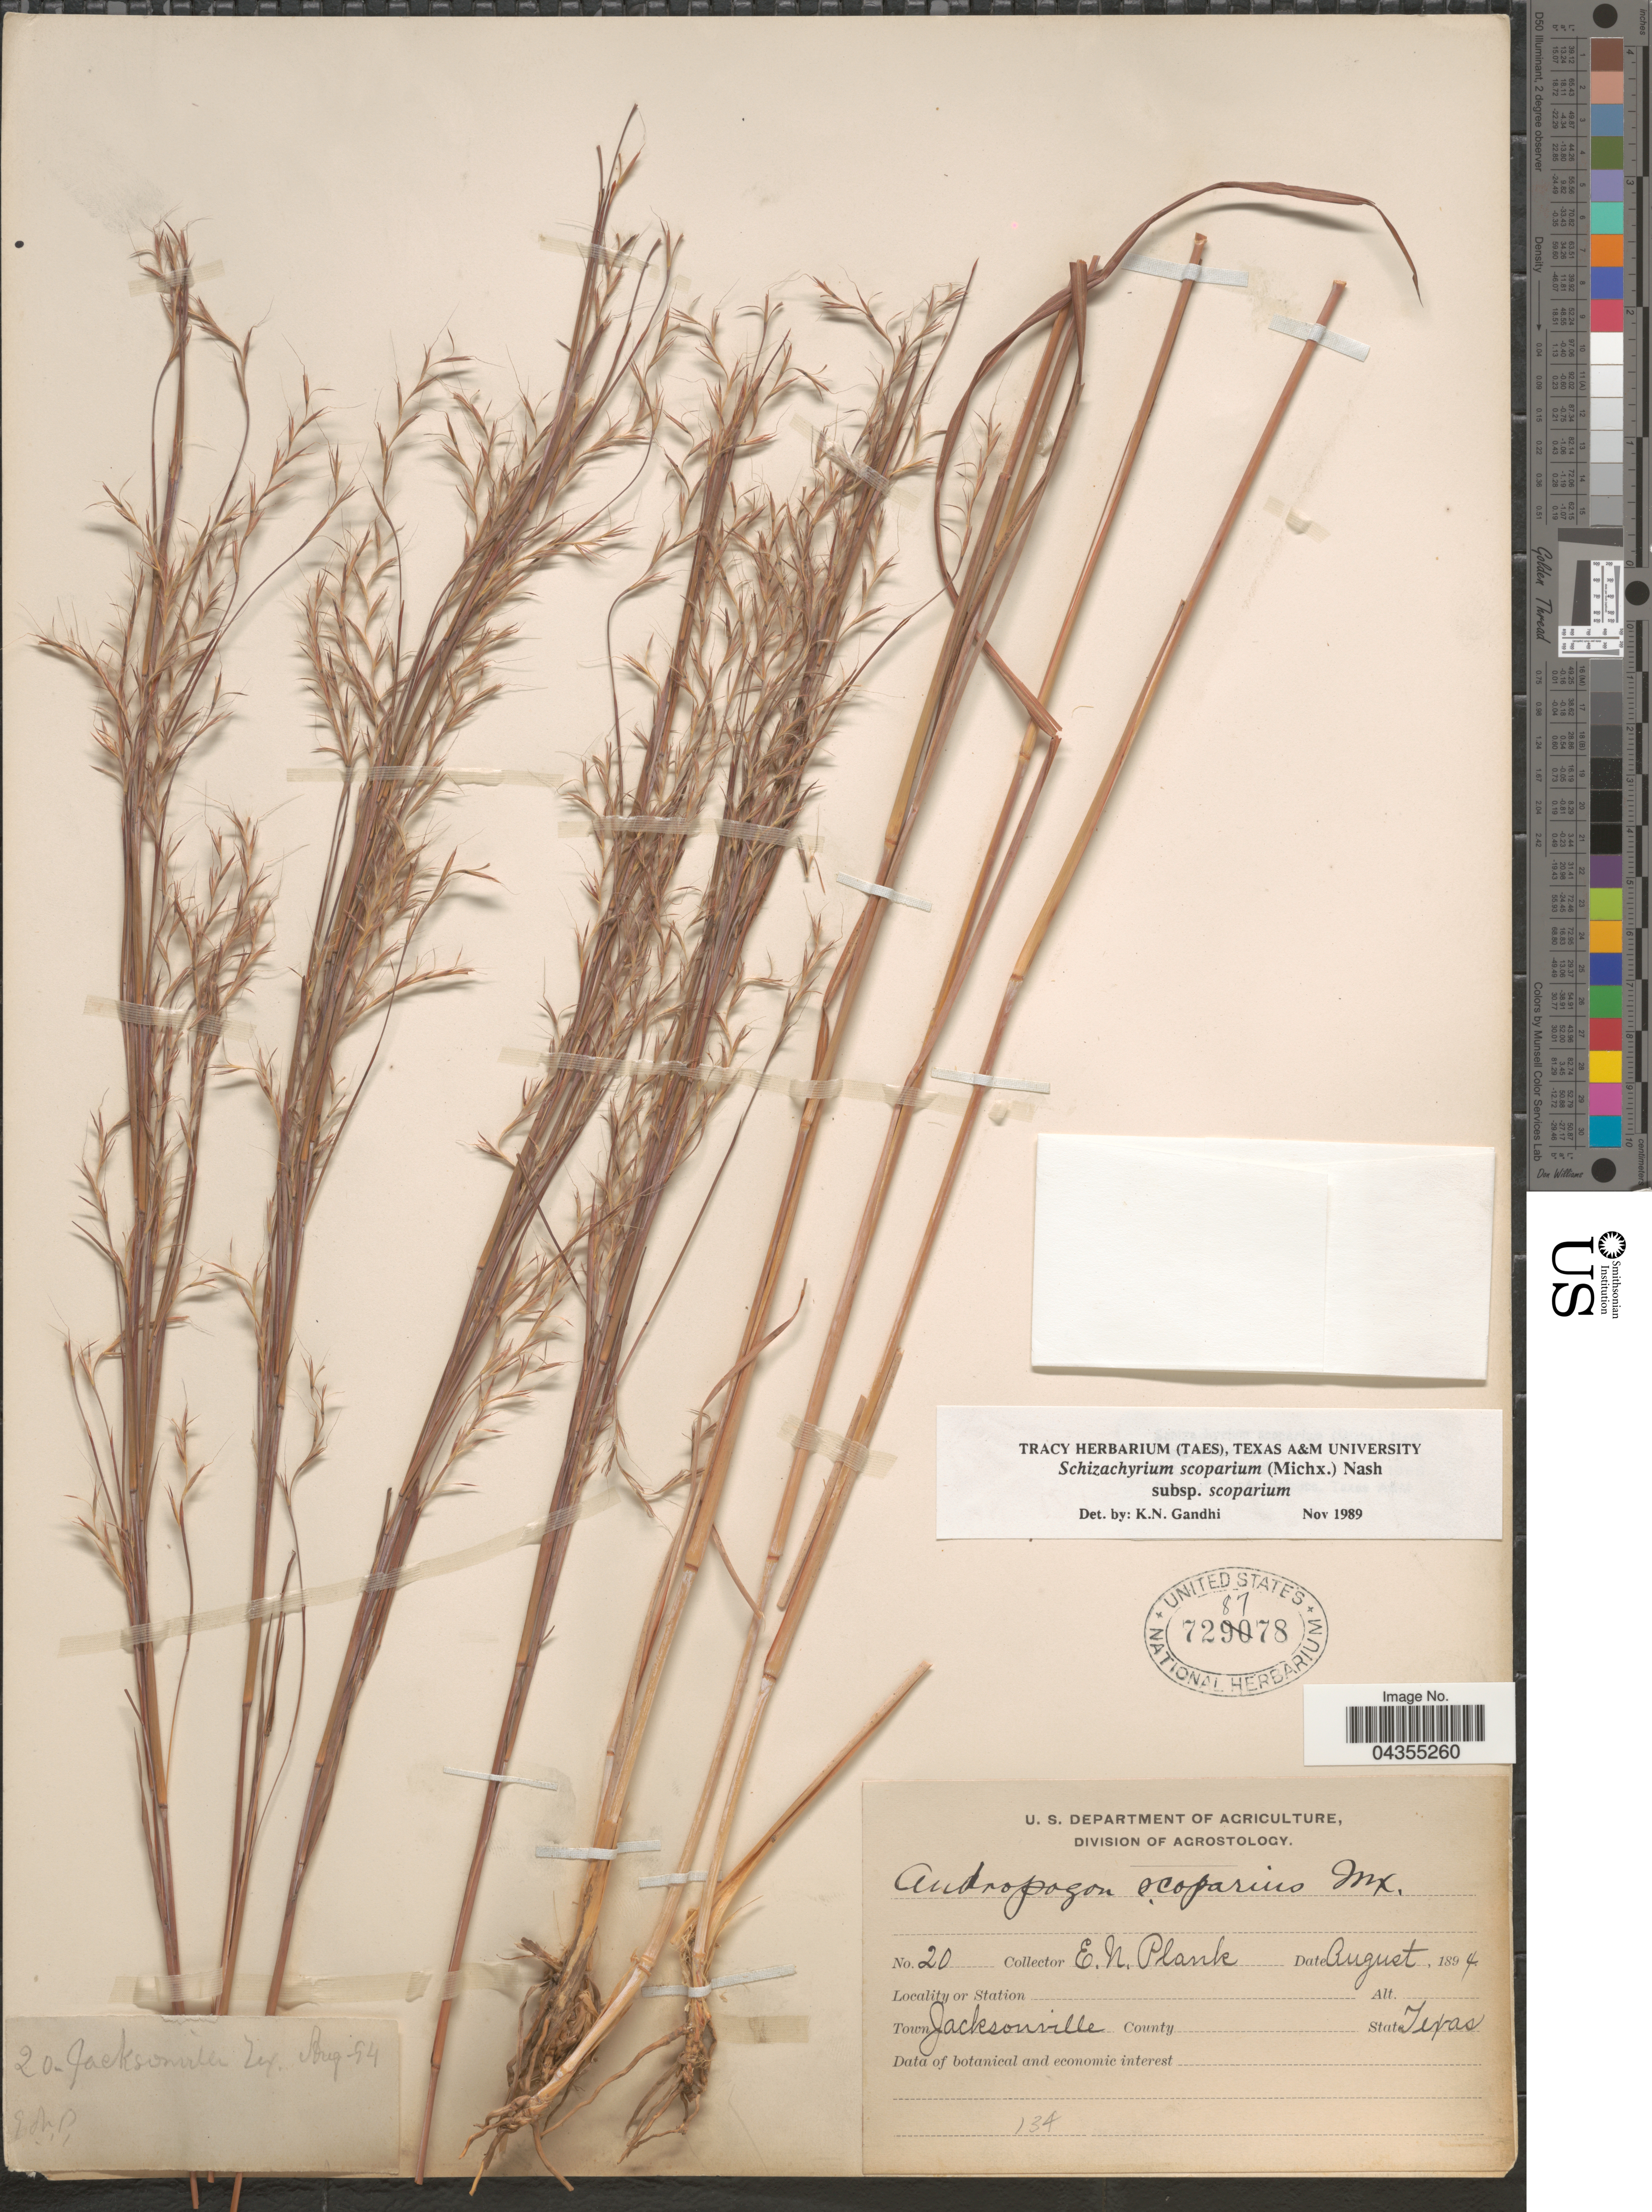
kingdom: Plantae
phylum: Tracheophyta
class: Liliopsida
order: Poales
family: Poaceae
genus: Schizachyrium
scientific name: Schizachyrium scoparium var. scoparium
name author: (Michx.) Nash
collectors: E. Plank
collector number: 20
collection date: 1894-08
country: United States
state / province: Texas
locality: Town Jacksonville.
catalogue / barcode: US 728778